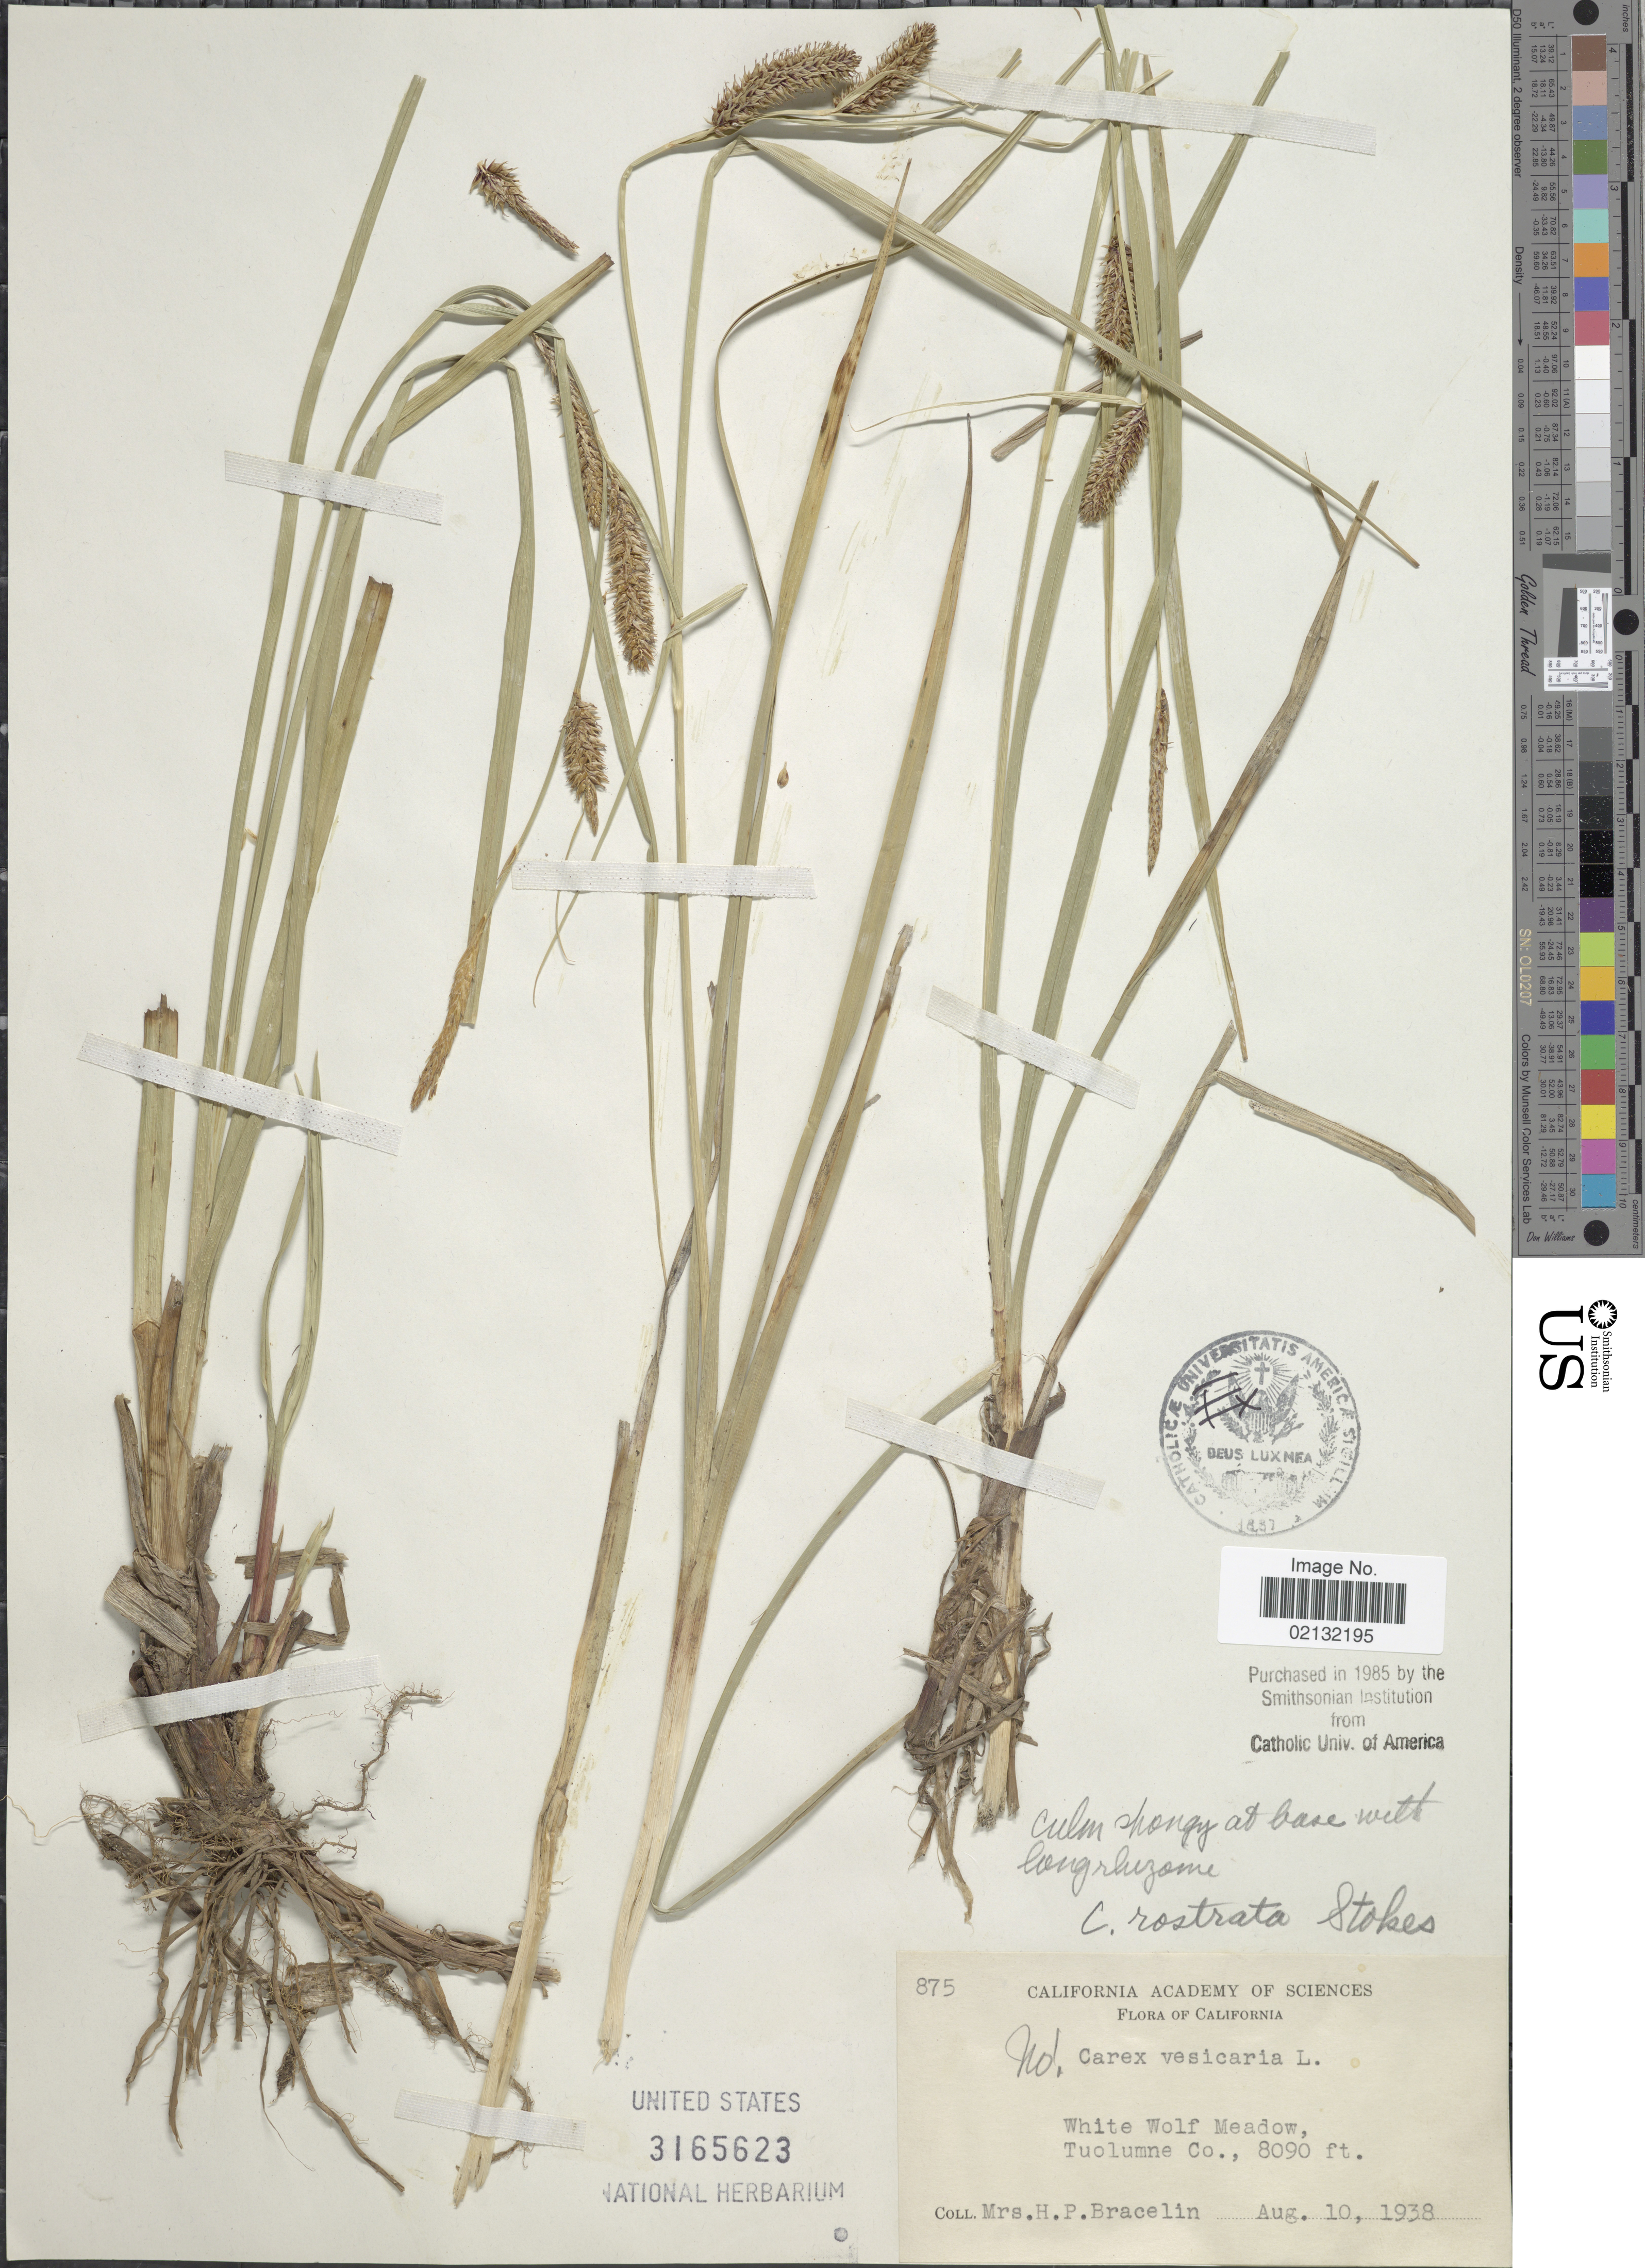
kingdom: Plantae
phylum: Tracheophyta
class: Liliopsida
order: Poales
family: Cyperaceae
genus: Carex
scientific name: Carex rostrata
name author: Stokes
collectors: H. Bracelin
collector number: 875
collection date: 1938-08-10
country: United States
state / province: California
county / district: Tuolumne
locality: California, White Wolf Meadow. Tuolumne Co.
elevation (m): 2466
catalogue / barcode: US 3165623